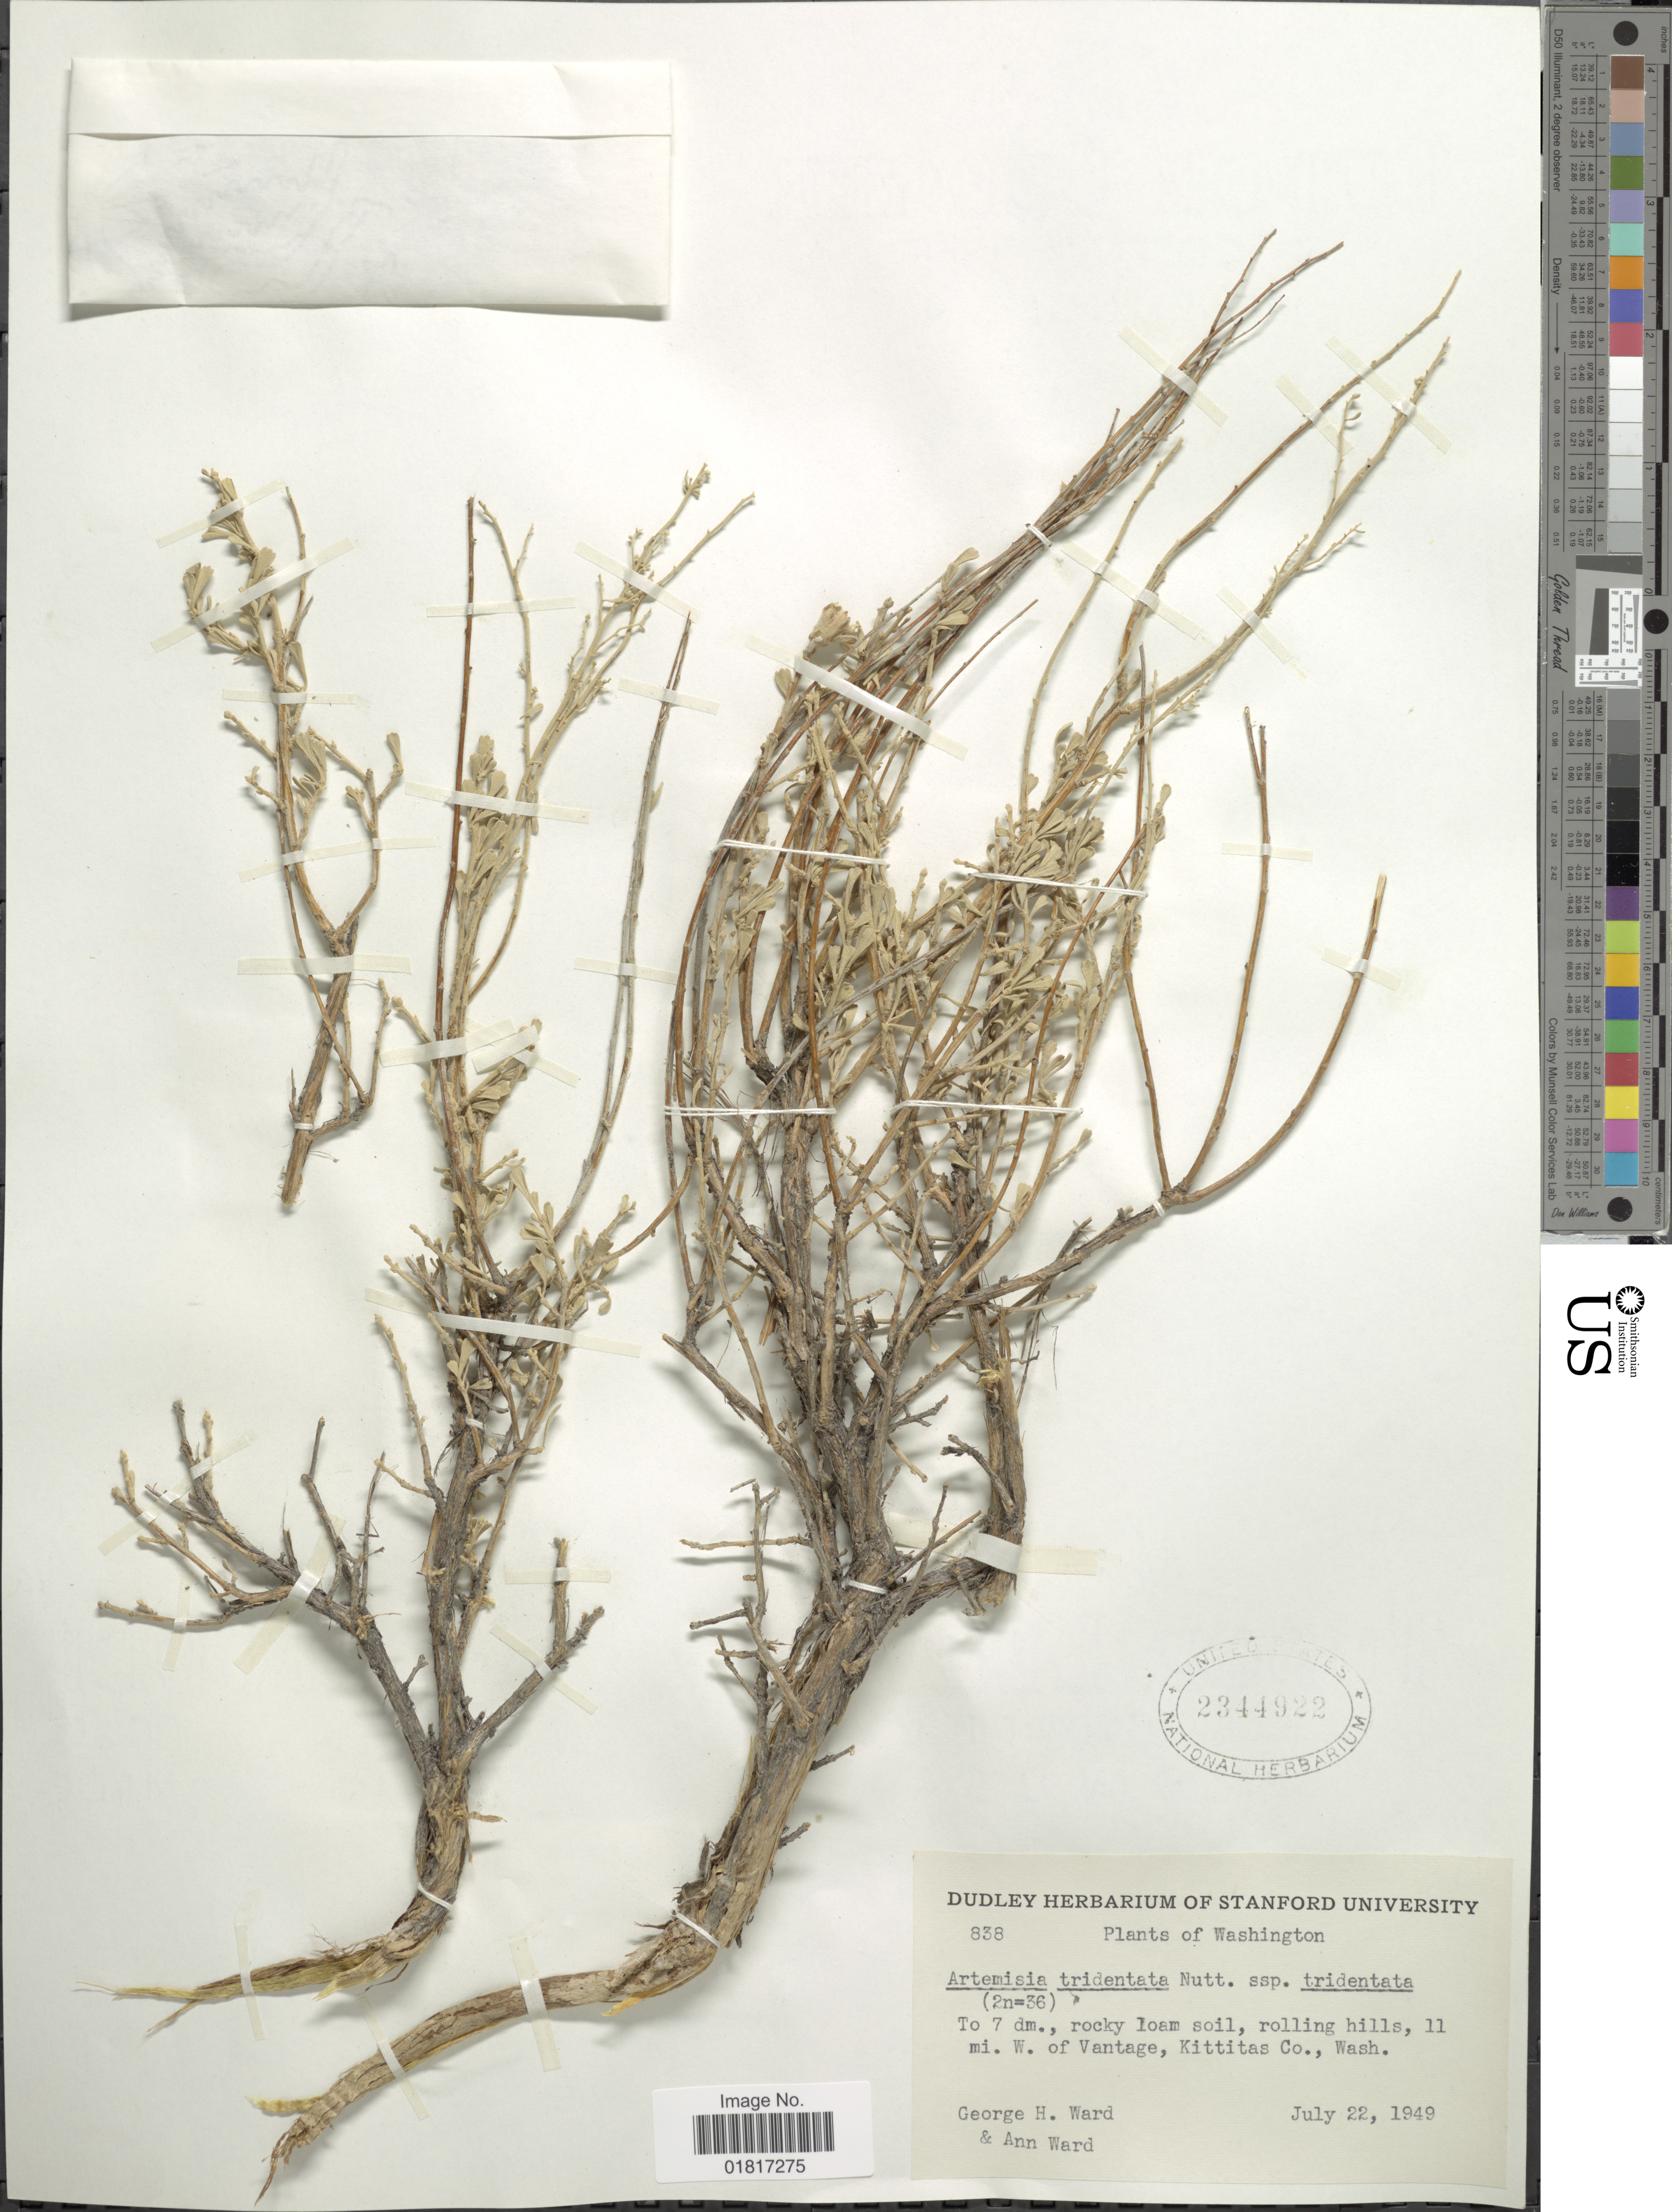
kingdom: Plantae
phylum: Tracheophyta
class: Magnoliopsida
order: Asterales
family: Asteraceae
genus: Artemisia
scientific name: Artemisia tridentata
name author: Nutt.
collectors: G. H. Ward & A. Ward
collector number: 838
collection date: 1949-07-22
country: United States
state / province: Washington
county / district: Kittitas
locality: Rocky loam soil, rolling hills, 11 mi. W. of Vantage, Kittitas Co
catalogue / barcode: US 2344922